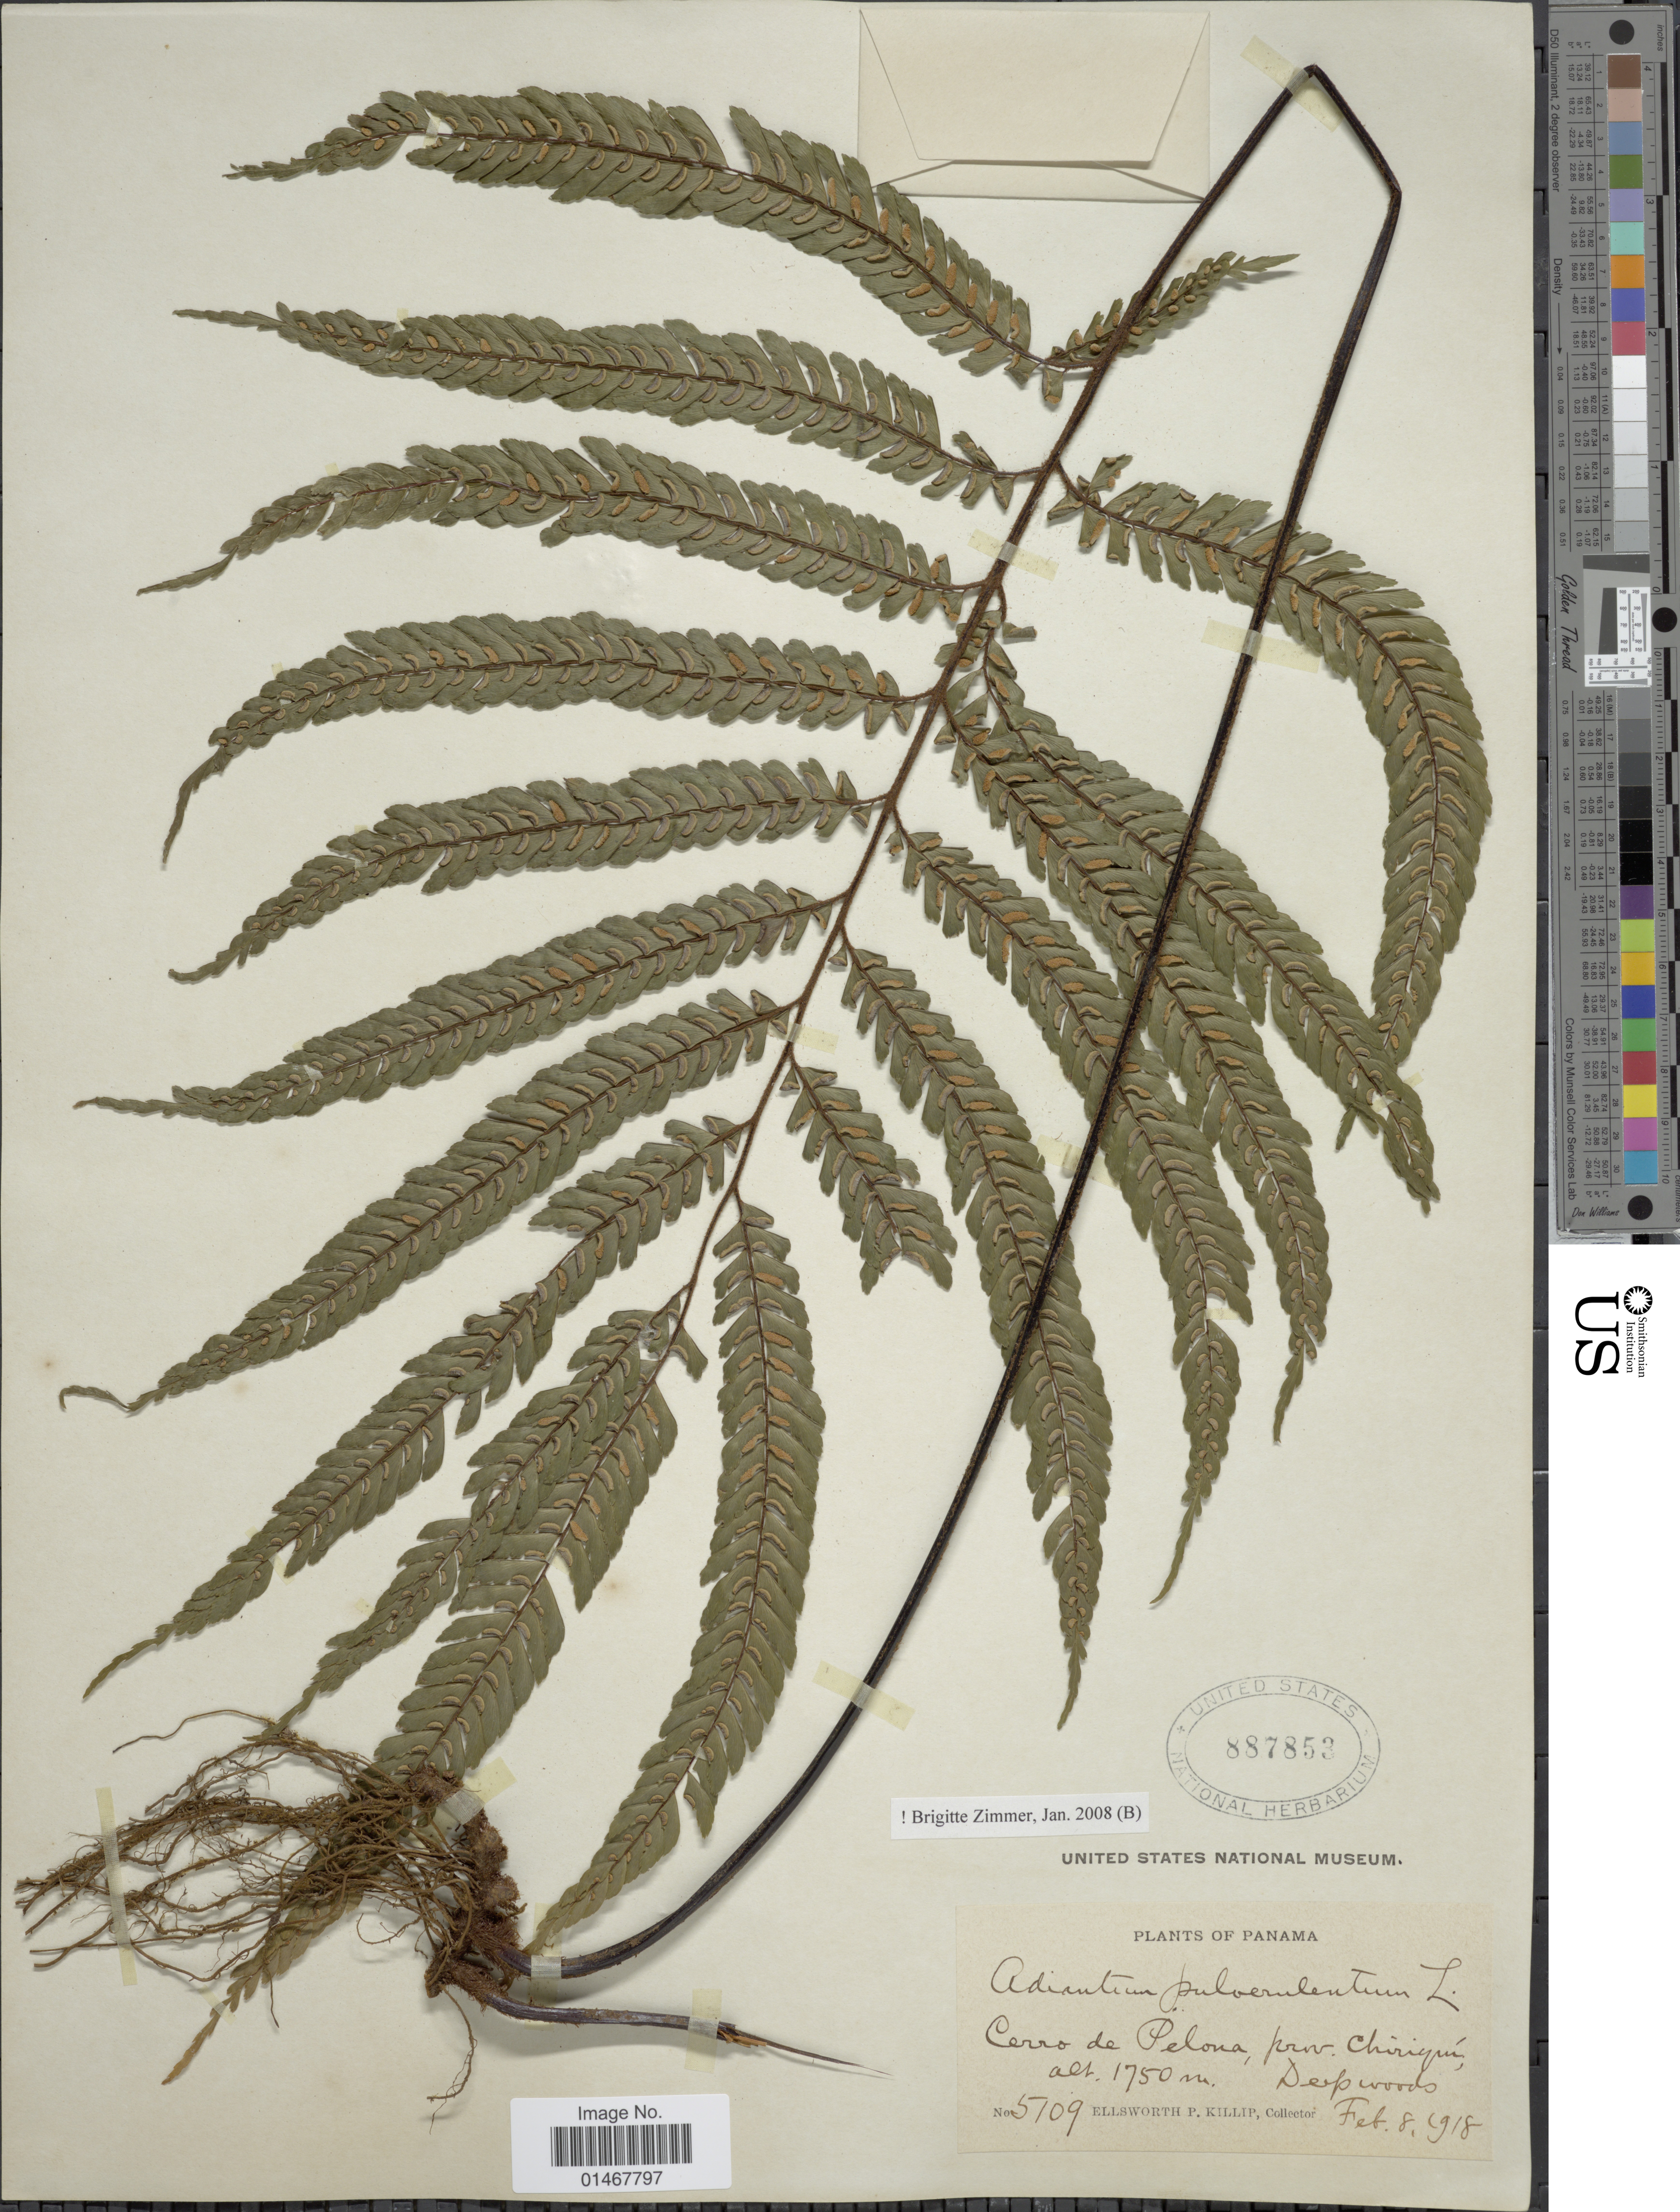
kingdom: Plantae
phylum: Tracheophyta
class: Polypodiopsida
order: Polypodiales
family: Pteridaceae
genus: Adiantum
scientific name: Adiantum pulverulentum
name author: L.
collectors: E. P. Killip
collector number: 5109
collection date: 1918-02-08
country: Panama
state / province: Chiriqui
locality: Cerro de Pelona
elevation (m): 1750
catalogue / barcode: US 887853